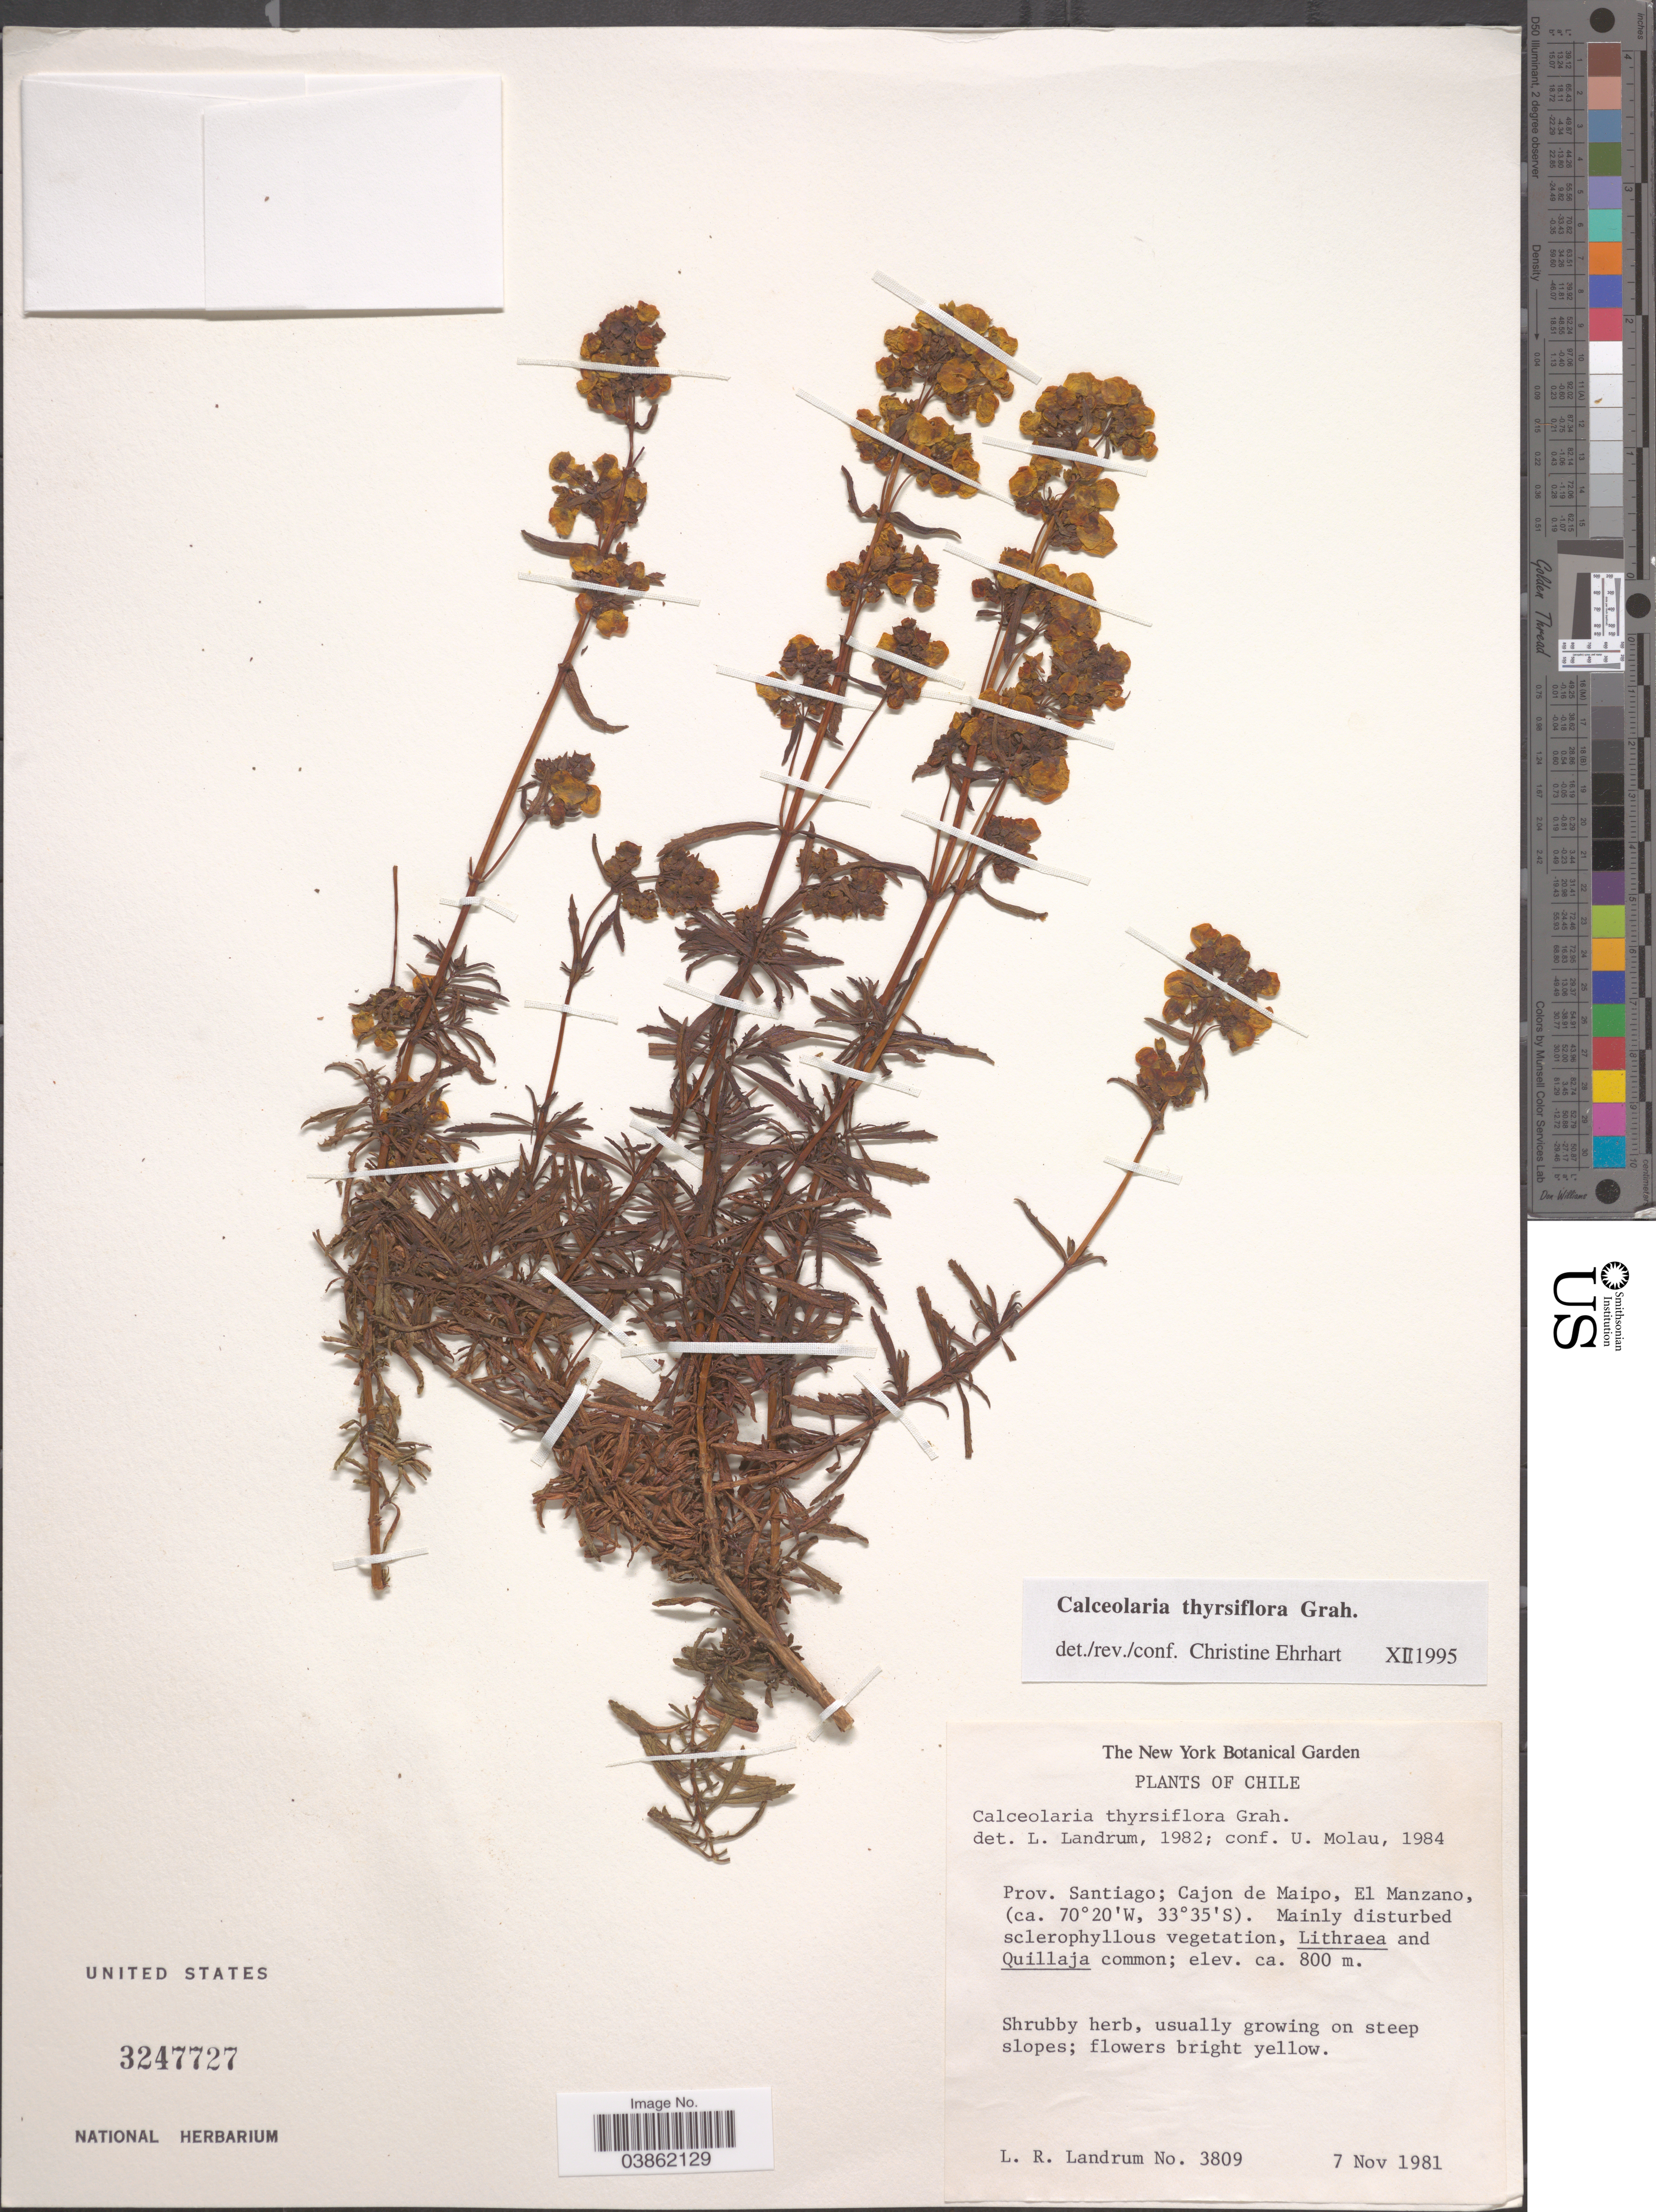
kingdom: Plantae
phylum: Tracheophyta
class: Magnoliopsida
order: Lamiales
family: Calceolariaceae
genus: Calceolaria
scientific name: Calceolaria thyrsiflora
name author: Graham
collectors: L. R. Landrum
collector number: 3809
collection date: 1981-11-07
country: Chile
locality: Prov. Santiago; Cajon de Maipo, El Manzano.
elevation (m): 800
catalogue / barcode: US 3247727